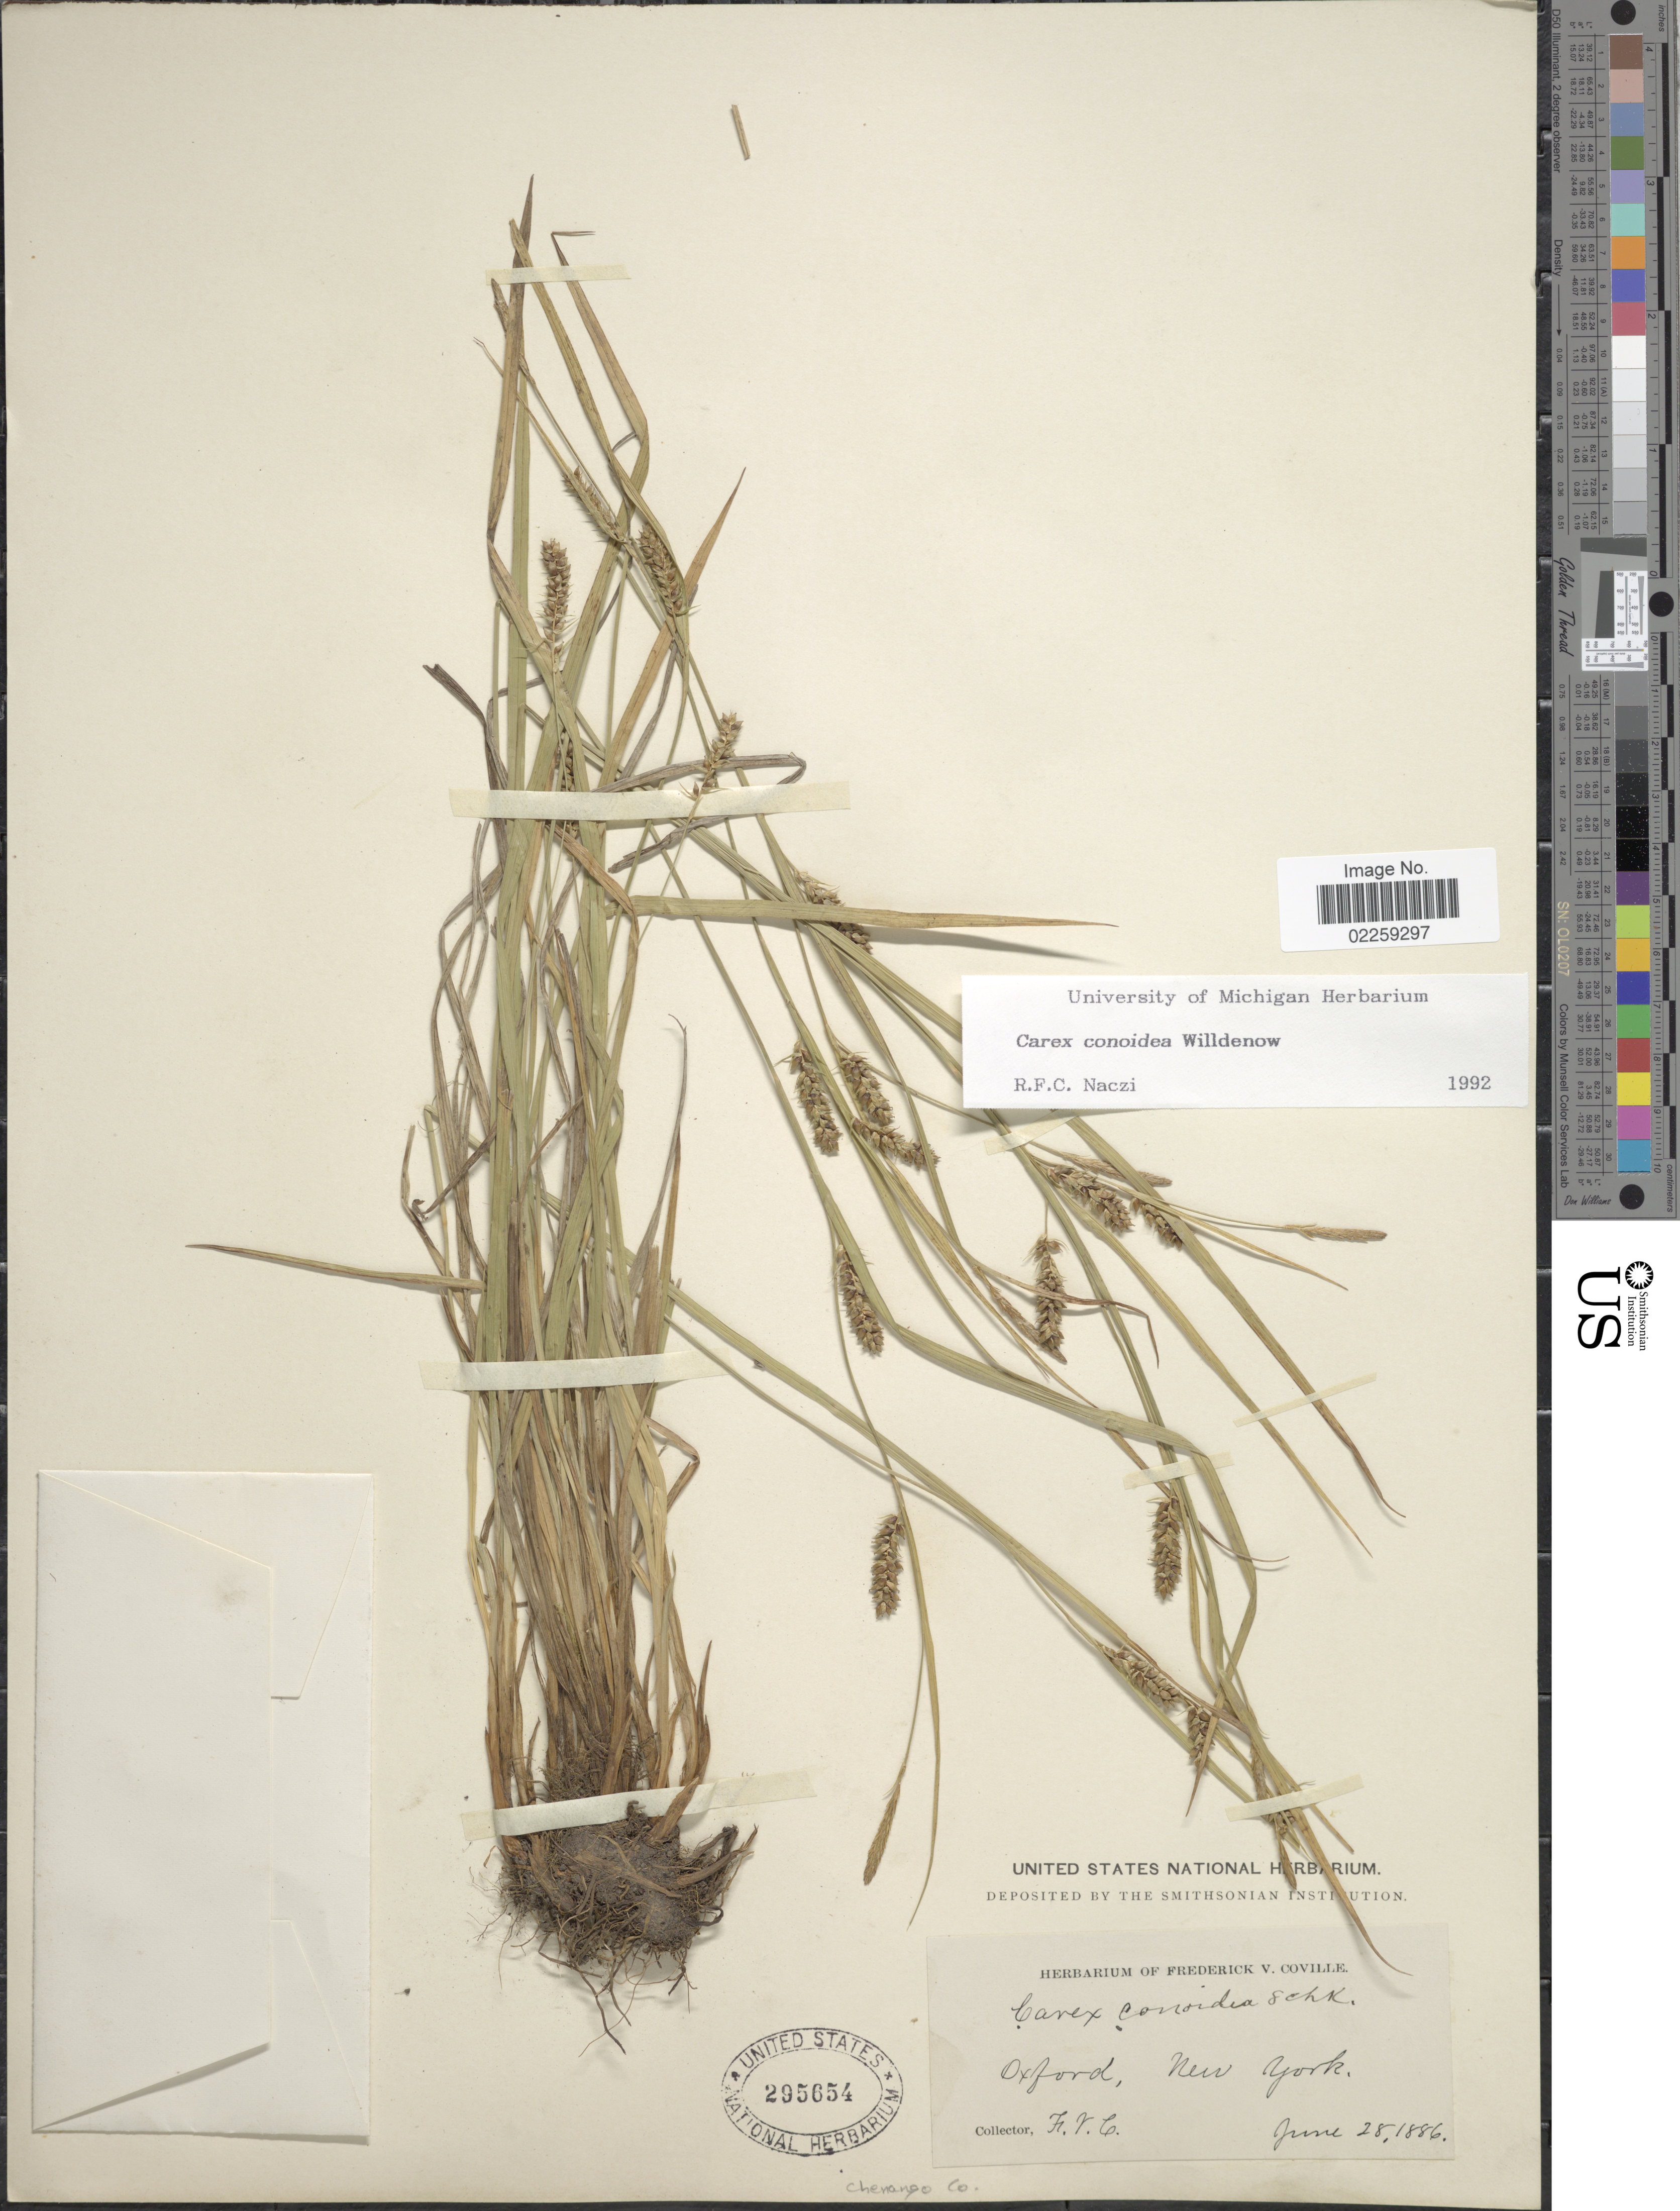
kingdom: Plantae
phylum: Tracheophyta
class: Liliopsida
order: Poales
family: Cyperaceae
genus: Carex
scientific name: Carex conoidea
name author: Willd.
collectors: F. V. Coville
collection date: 1886-06-28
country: United States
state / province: New York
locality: Oxford, Chenango Co.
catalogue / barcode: US 295654